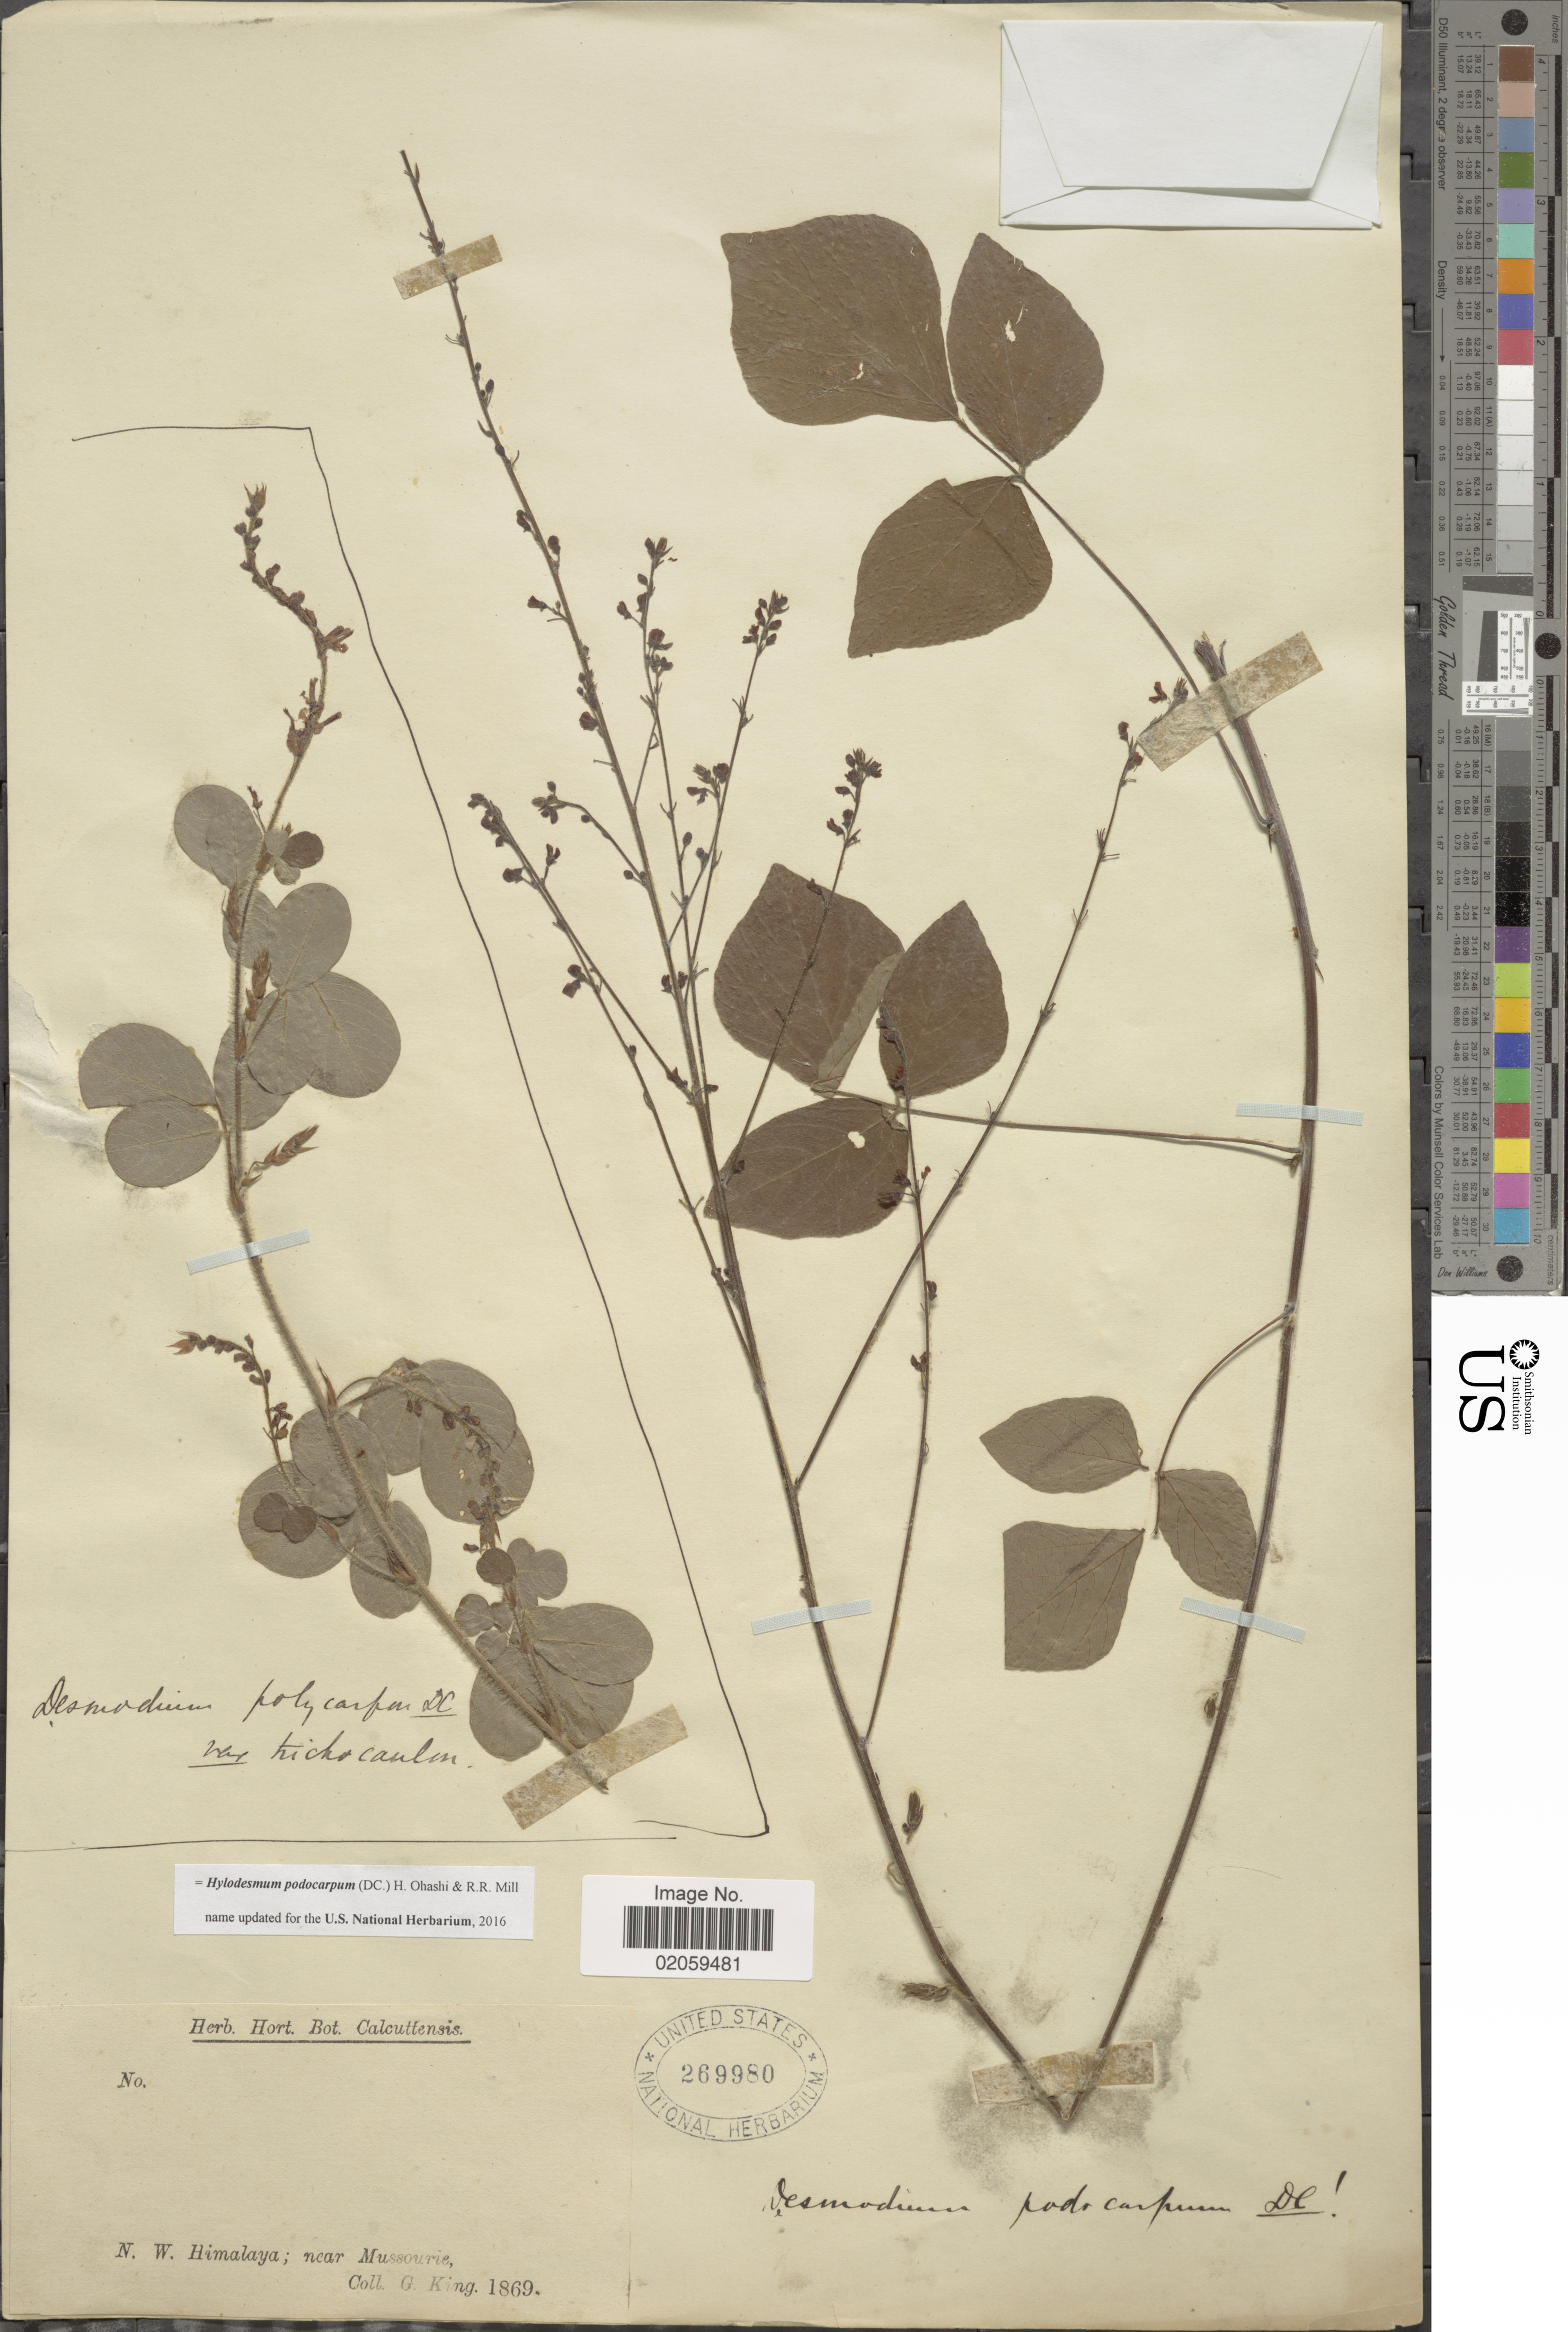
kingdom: Plantae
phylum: Tracheophyta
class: Magnoliopsida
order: Fabales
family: Fabaceae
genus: Hylodesmum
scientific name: Hylodesmum podocarpum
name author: (DC.) H. Ohashi & R.R. Mill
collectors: G. King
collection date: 1869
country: India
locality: N.W. Himalaya, near Mussoorie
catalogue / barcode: US 269980